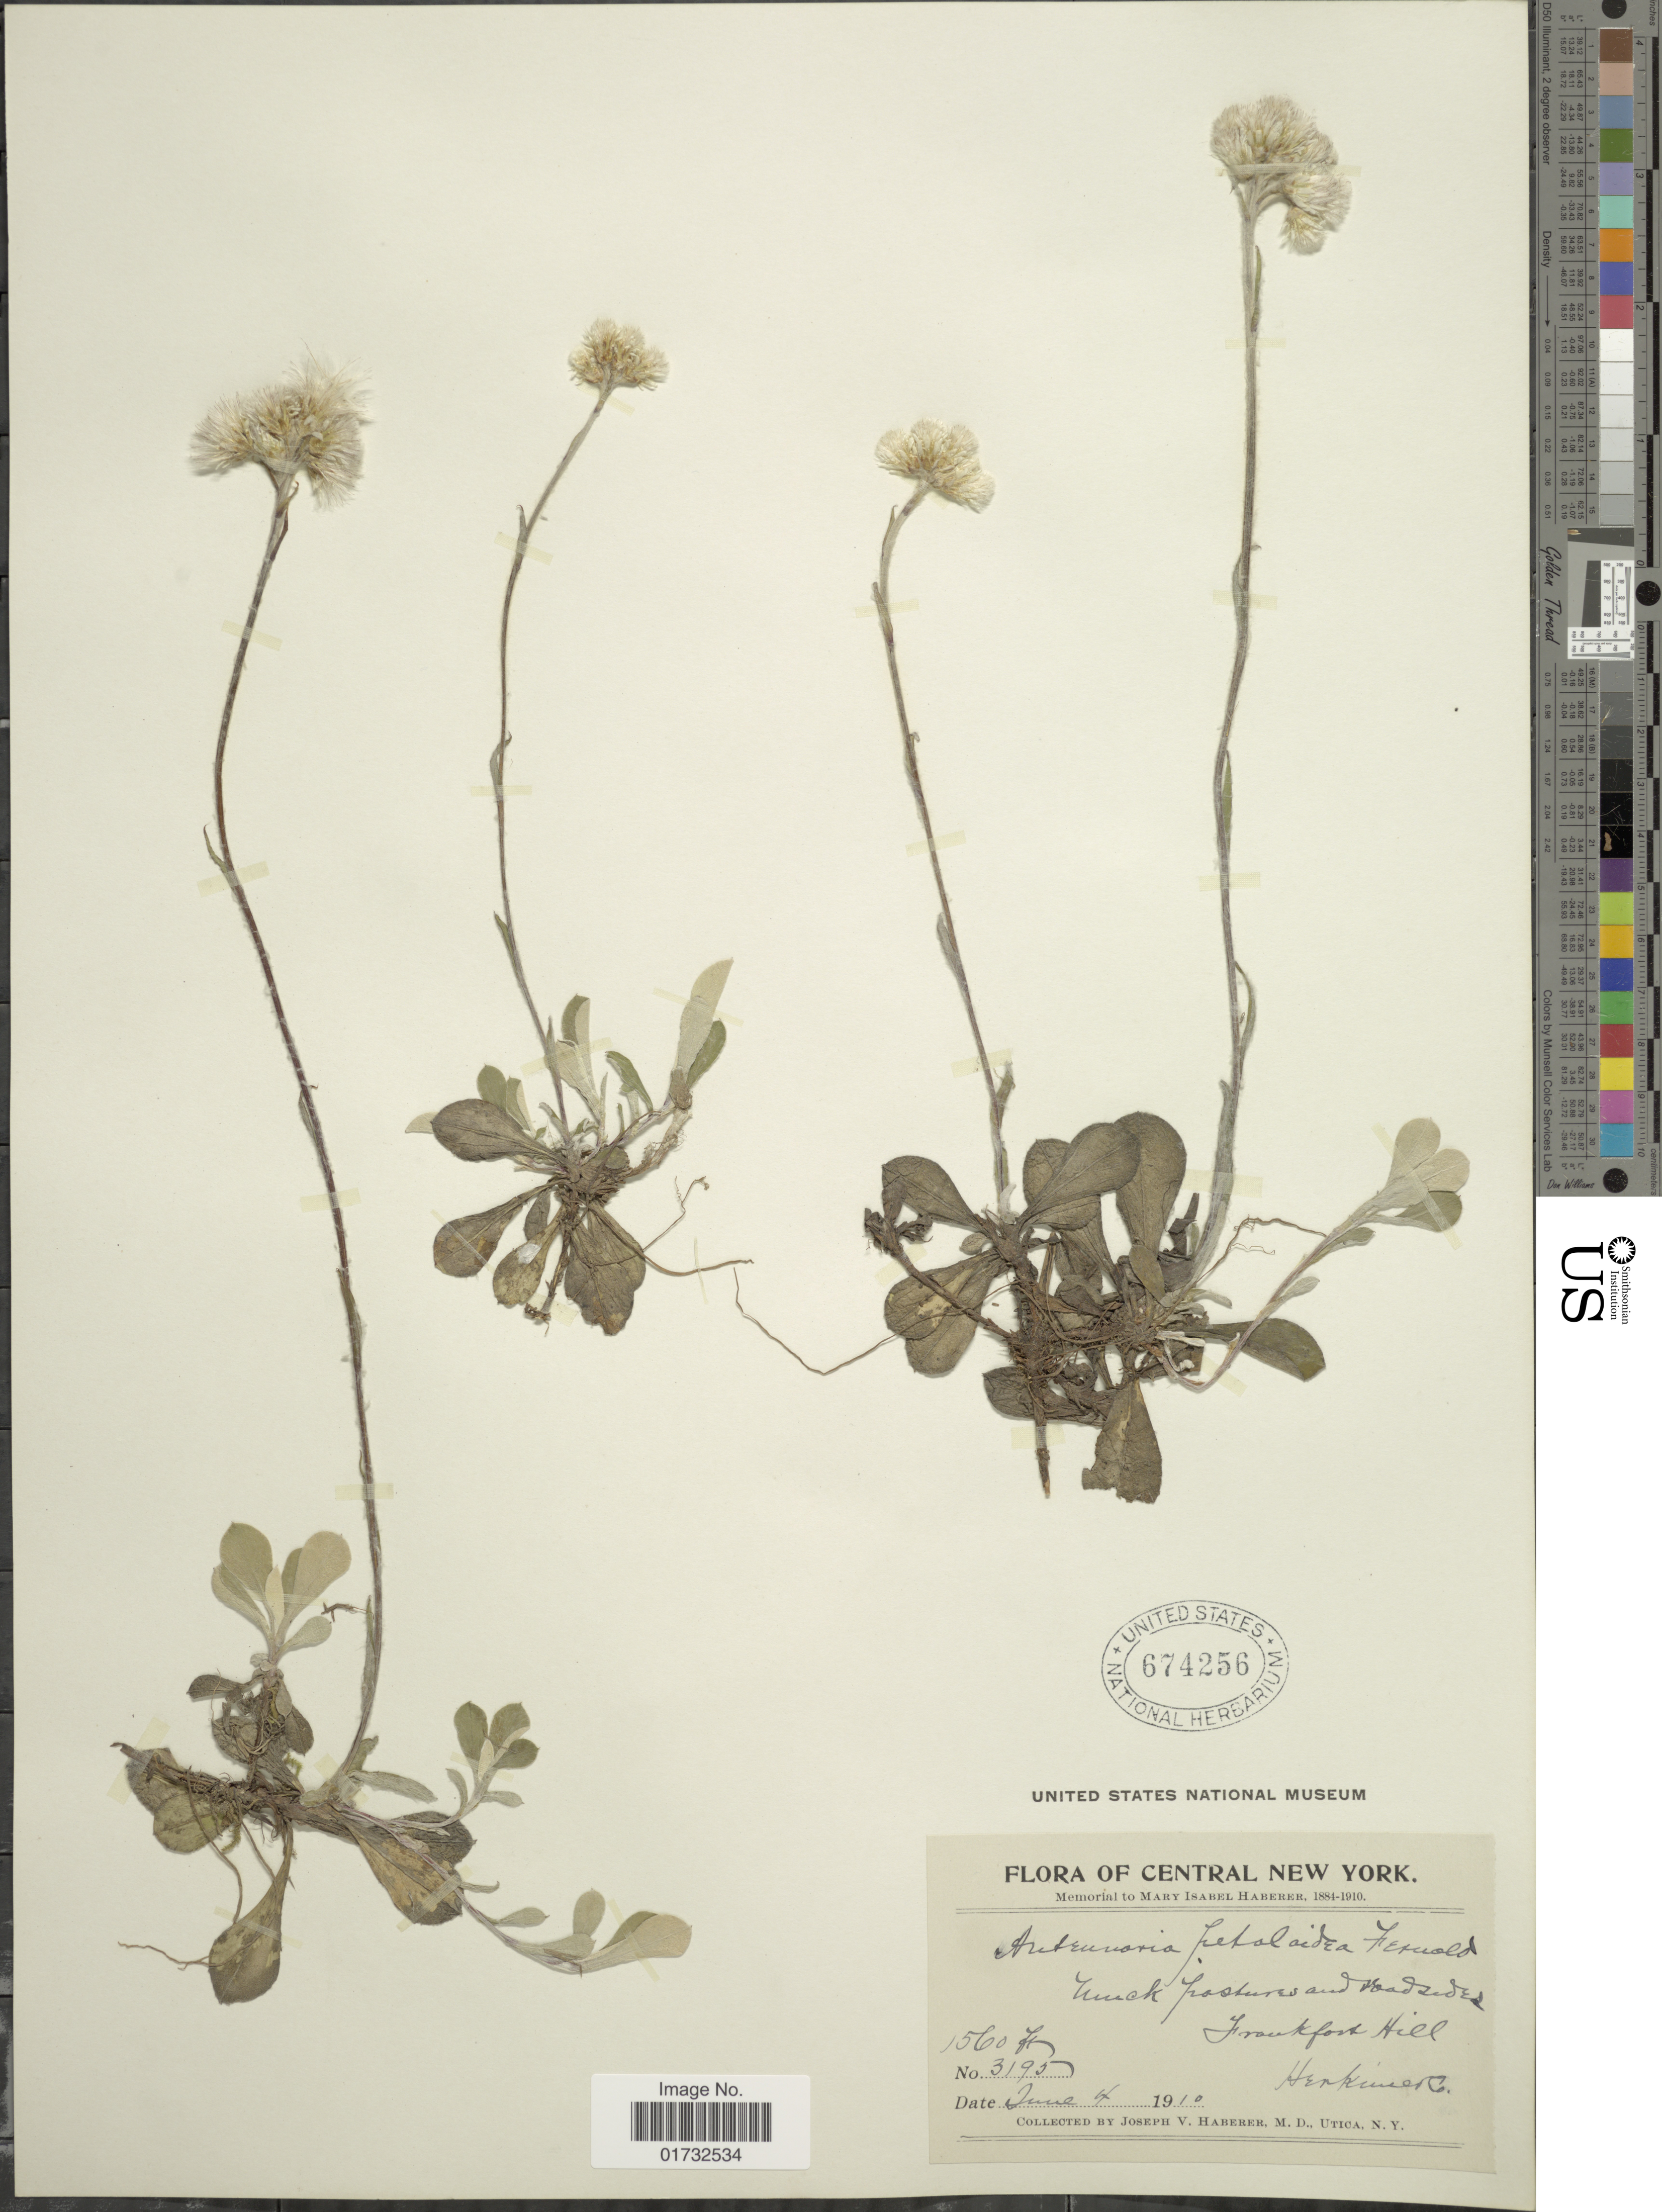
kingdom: Plantae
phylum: Tracheophyta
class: Magnoliopsida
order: Asterales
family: Asteraceae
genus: Antennaria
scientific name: Antennaria petaloidea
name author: (Fernald) Fernald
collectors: J. V. Haberer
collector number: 3195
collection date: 1910-06-04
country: United States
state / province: New York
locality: Central New York. Frankfort Hill. Herkimer Co.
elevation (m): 475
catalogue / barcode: US 674256